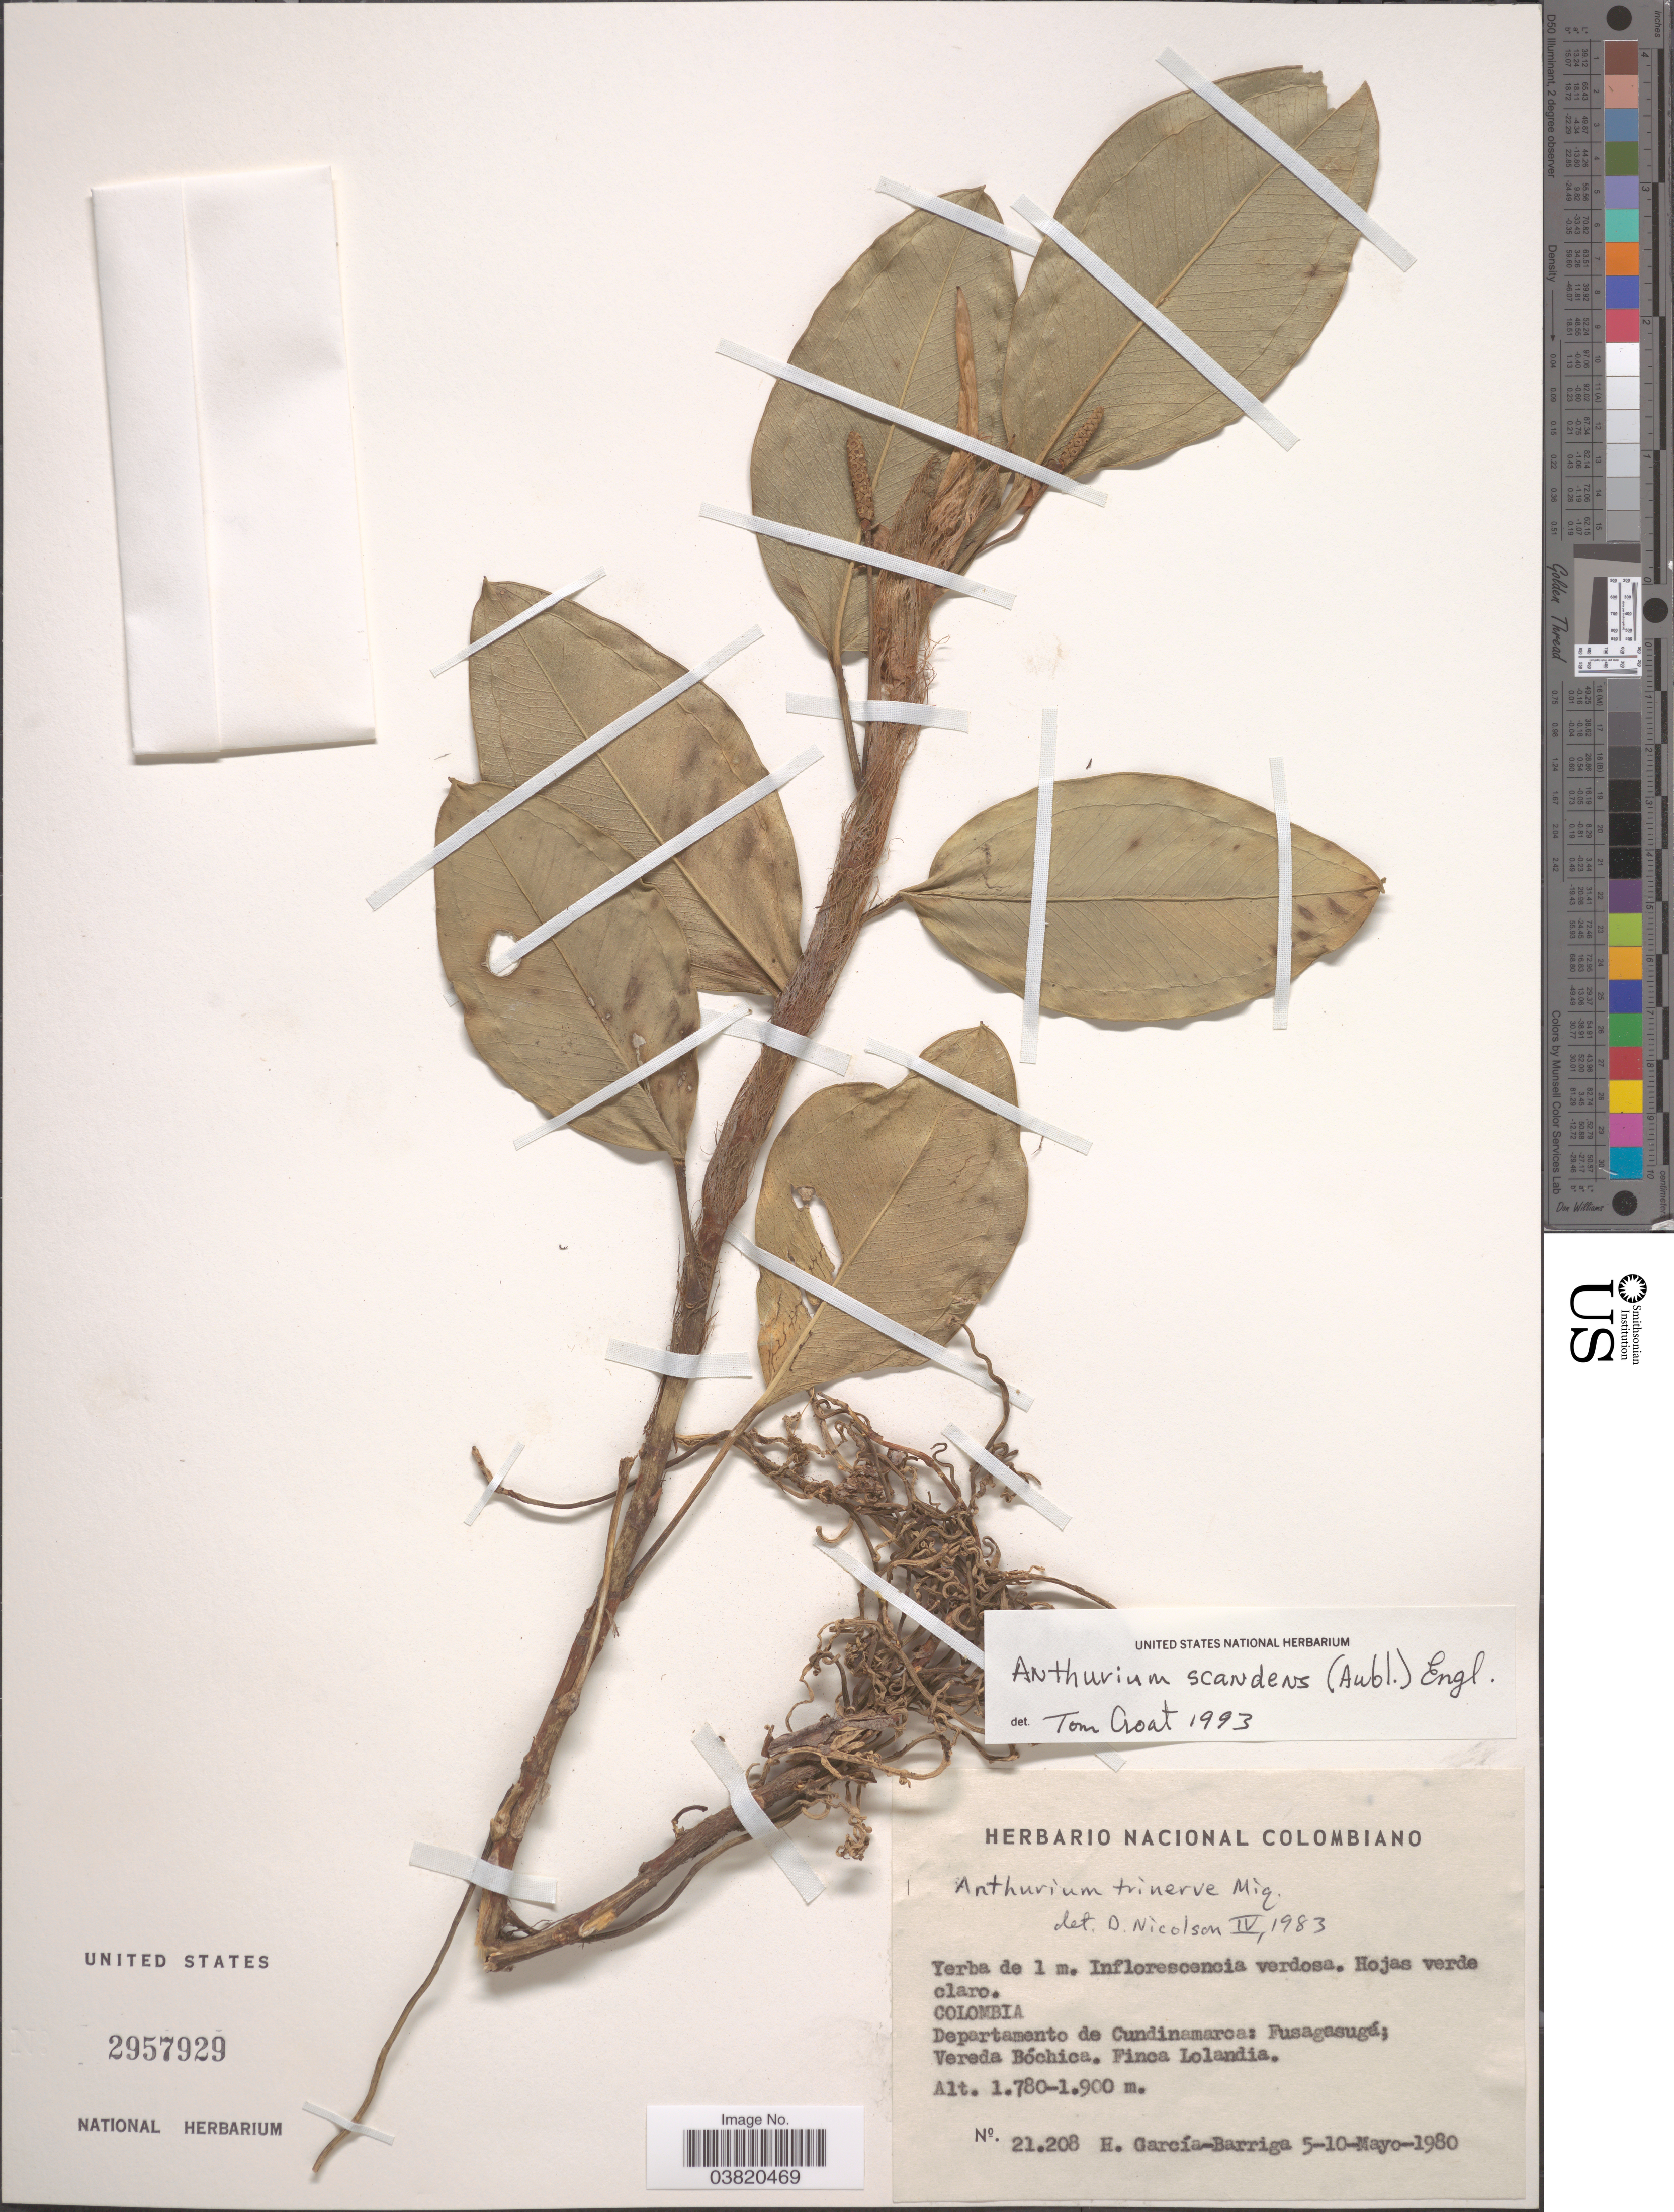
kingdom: Plantae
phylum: Tracheophyta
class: Liliopsida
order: Alismatales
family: Araceae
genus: Anthurium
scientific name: Anthurium scandens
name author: (Aubl.) Engl.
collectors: H. García Barriga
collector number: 21208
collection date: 1980-05-05/1980-05-10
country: Colombia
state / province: Cundinamarca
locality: Departamento de Cundinamara: Fusagasugá; Vereda Bóchica. Finca Lolandia.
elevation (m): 1780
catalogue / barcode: US 2957929